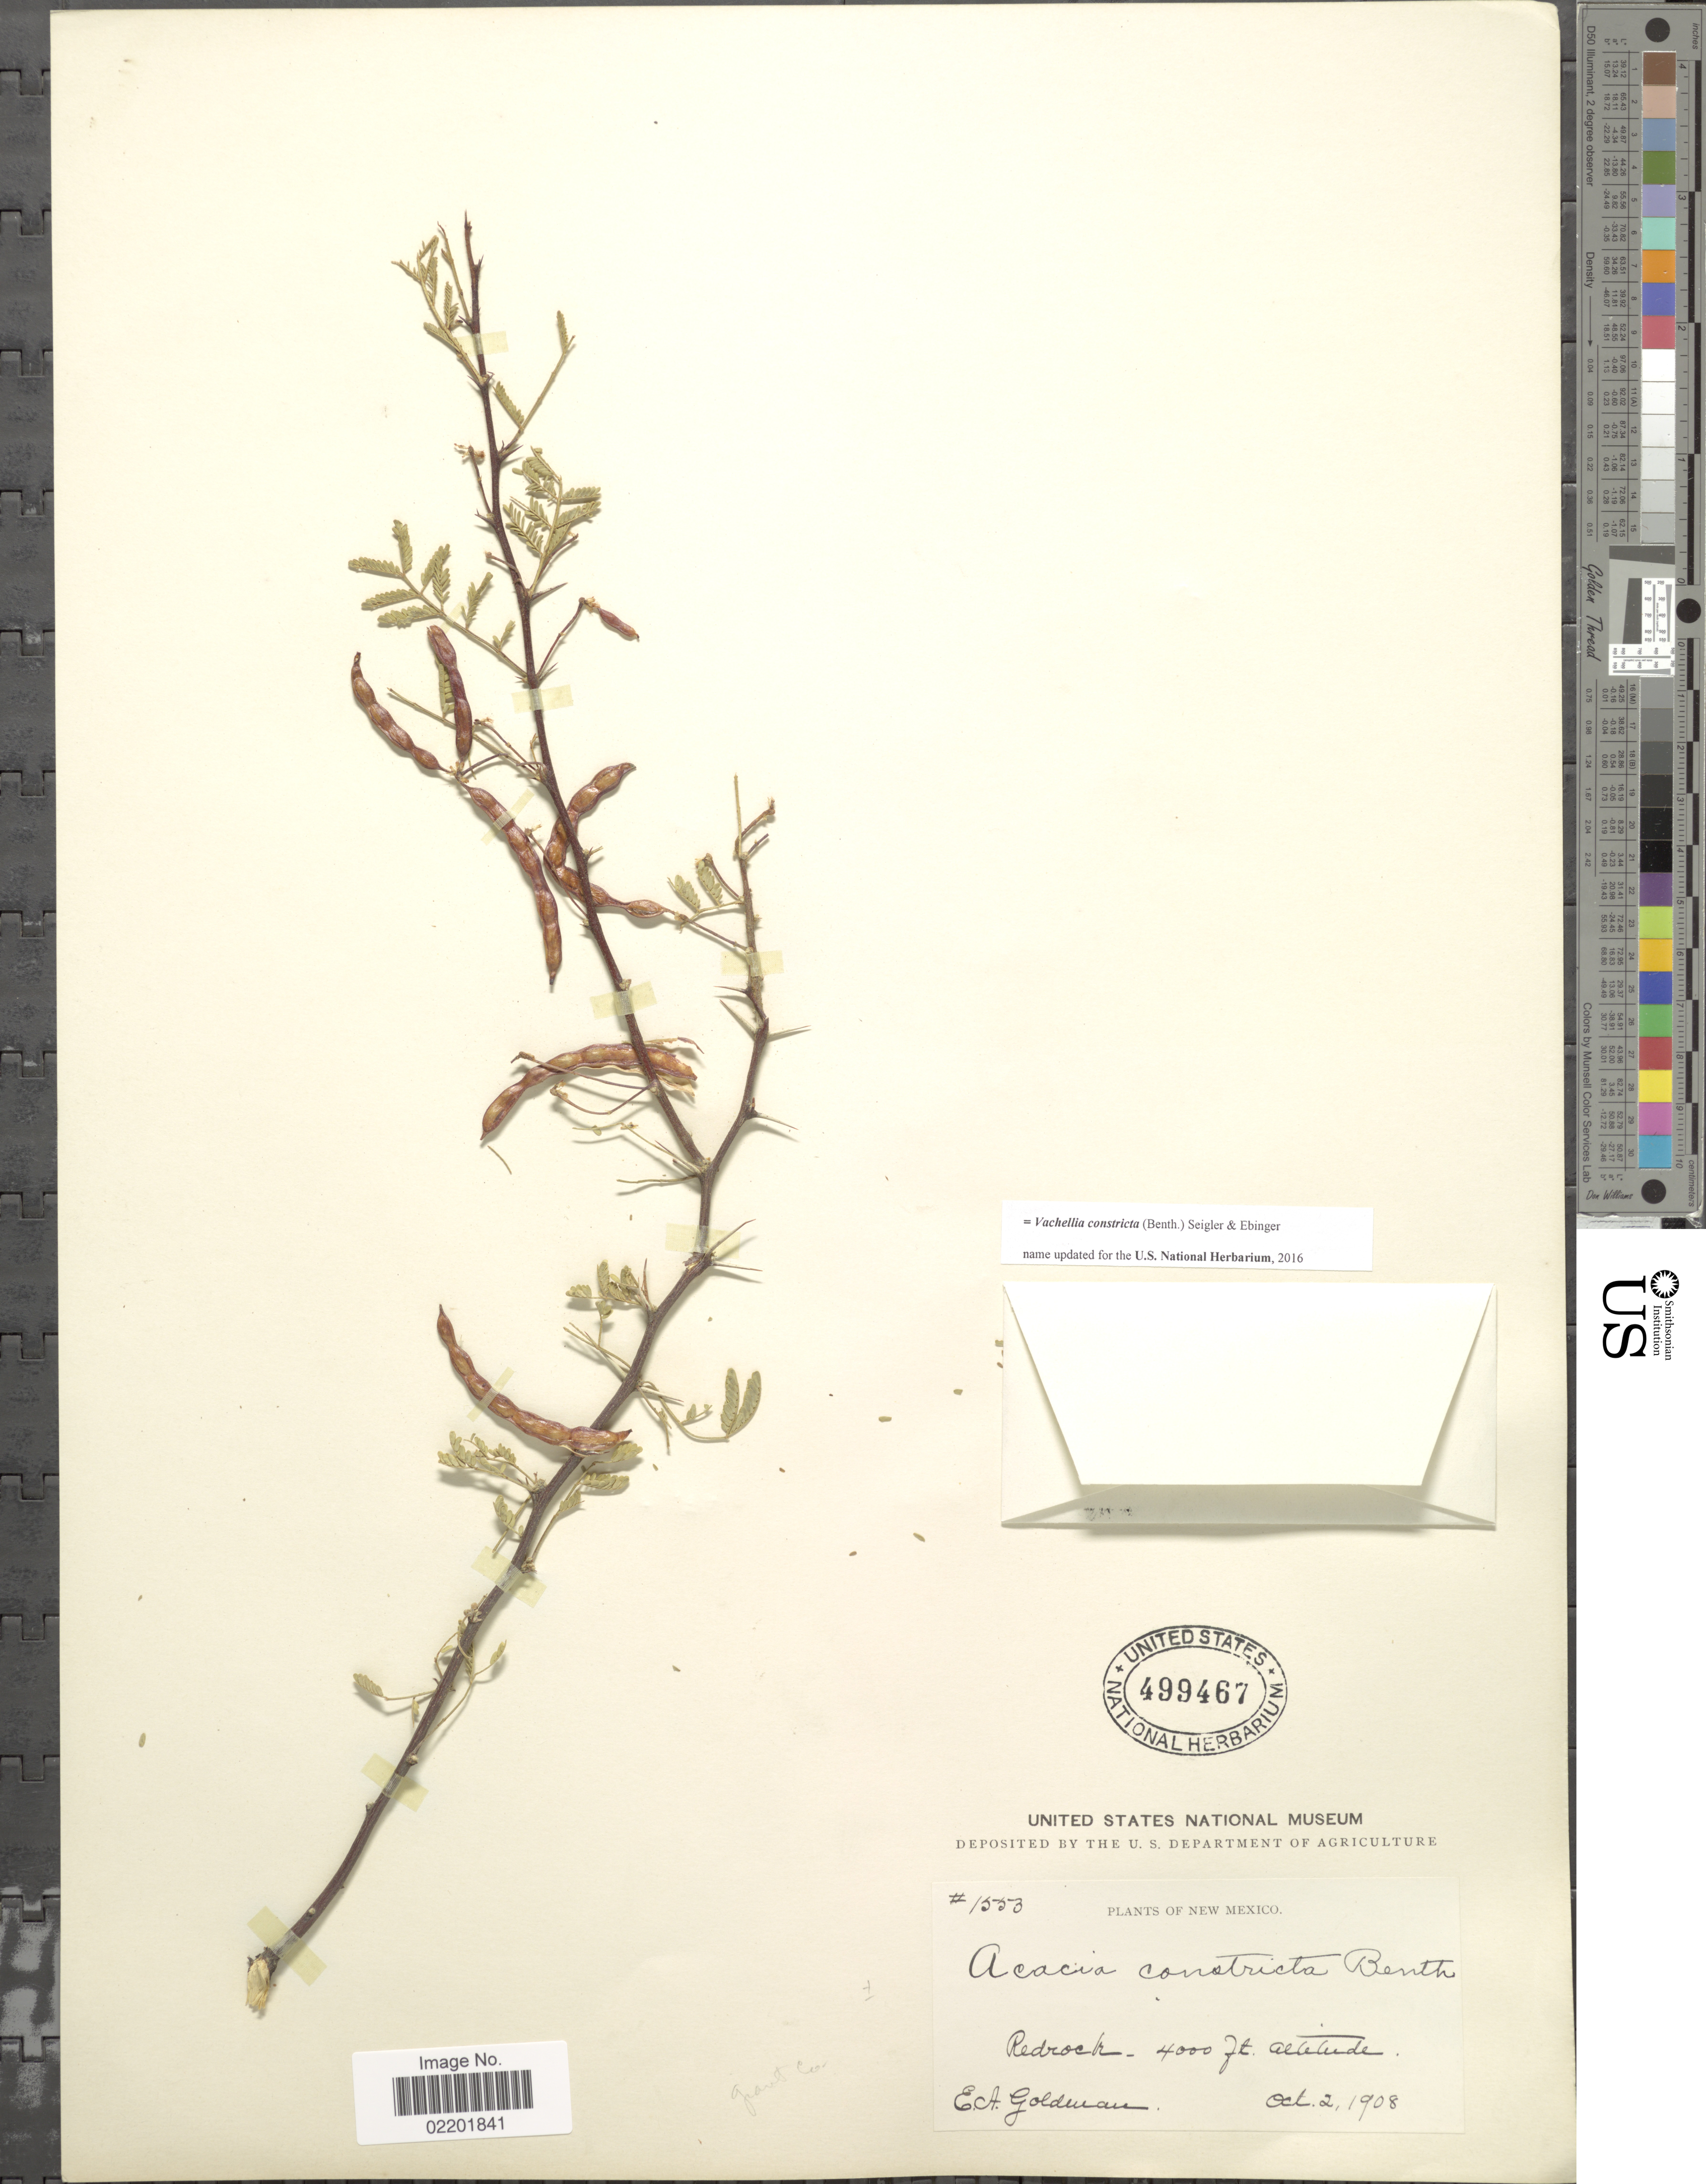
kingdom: Plantae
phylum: Tracheophyta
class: Magnoliopsida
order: Fabales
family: Fabaceae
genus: Vachellia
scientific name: Vachellia constricta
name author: (Benth.) Seigler & Ebinger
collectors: E. A. Goldman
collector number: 1553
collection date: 1908-10-02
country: United States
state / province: New Mexico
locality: Redrock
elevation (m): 1219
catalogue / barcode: US 499467